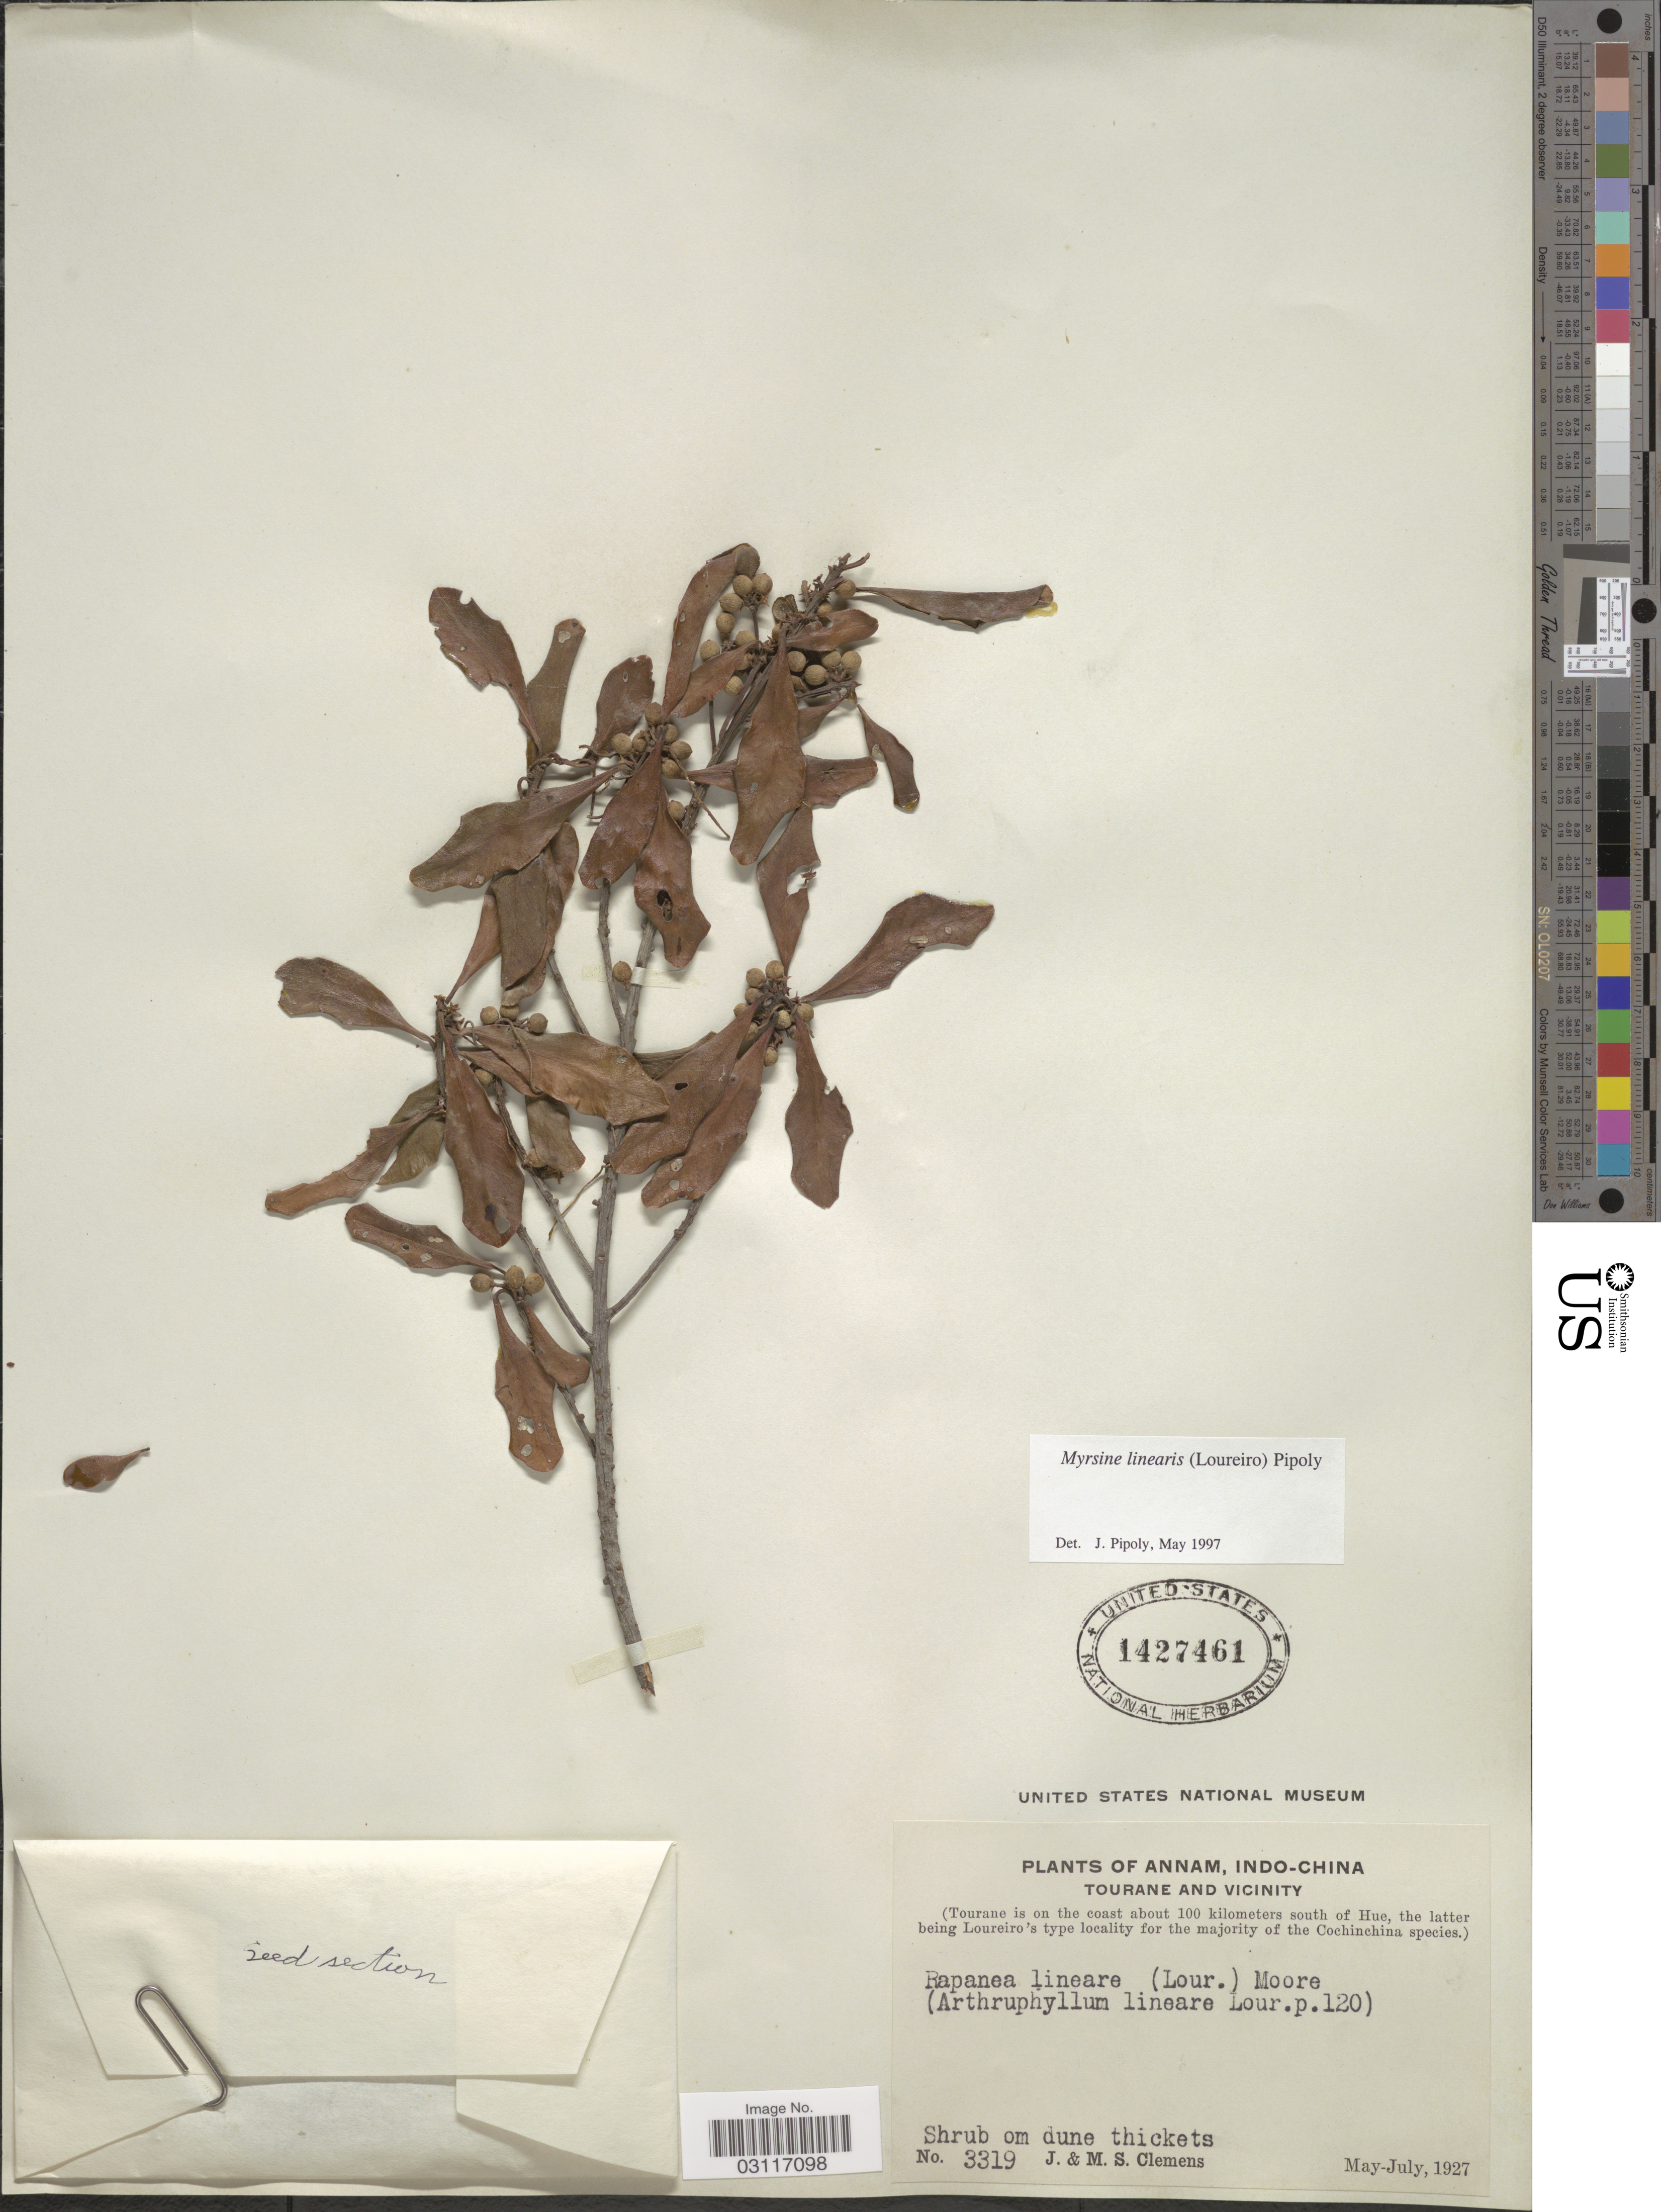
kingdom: Plantae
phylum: Tracheophyta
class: Magnoliopsida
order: Ericales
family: Primulaceae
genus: Myrsine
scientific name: Myrsine linearis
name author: (Lour.) Poir.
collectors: J. Clemens & M. S. Clemens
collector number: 3319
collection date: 1927-05/1927-07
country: Vietnam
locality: Annam, Indo-China. Tourane and vicinity. (Tourane is on the coast about 100 kilometers south of Hue, the latter being Loureiro's type locality for the majority of the Cochinchina species).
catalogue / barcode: US 1427461